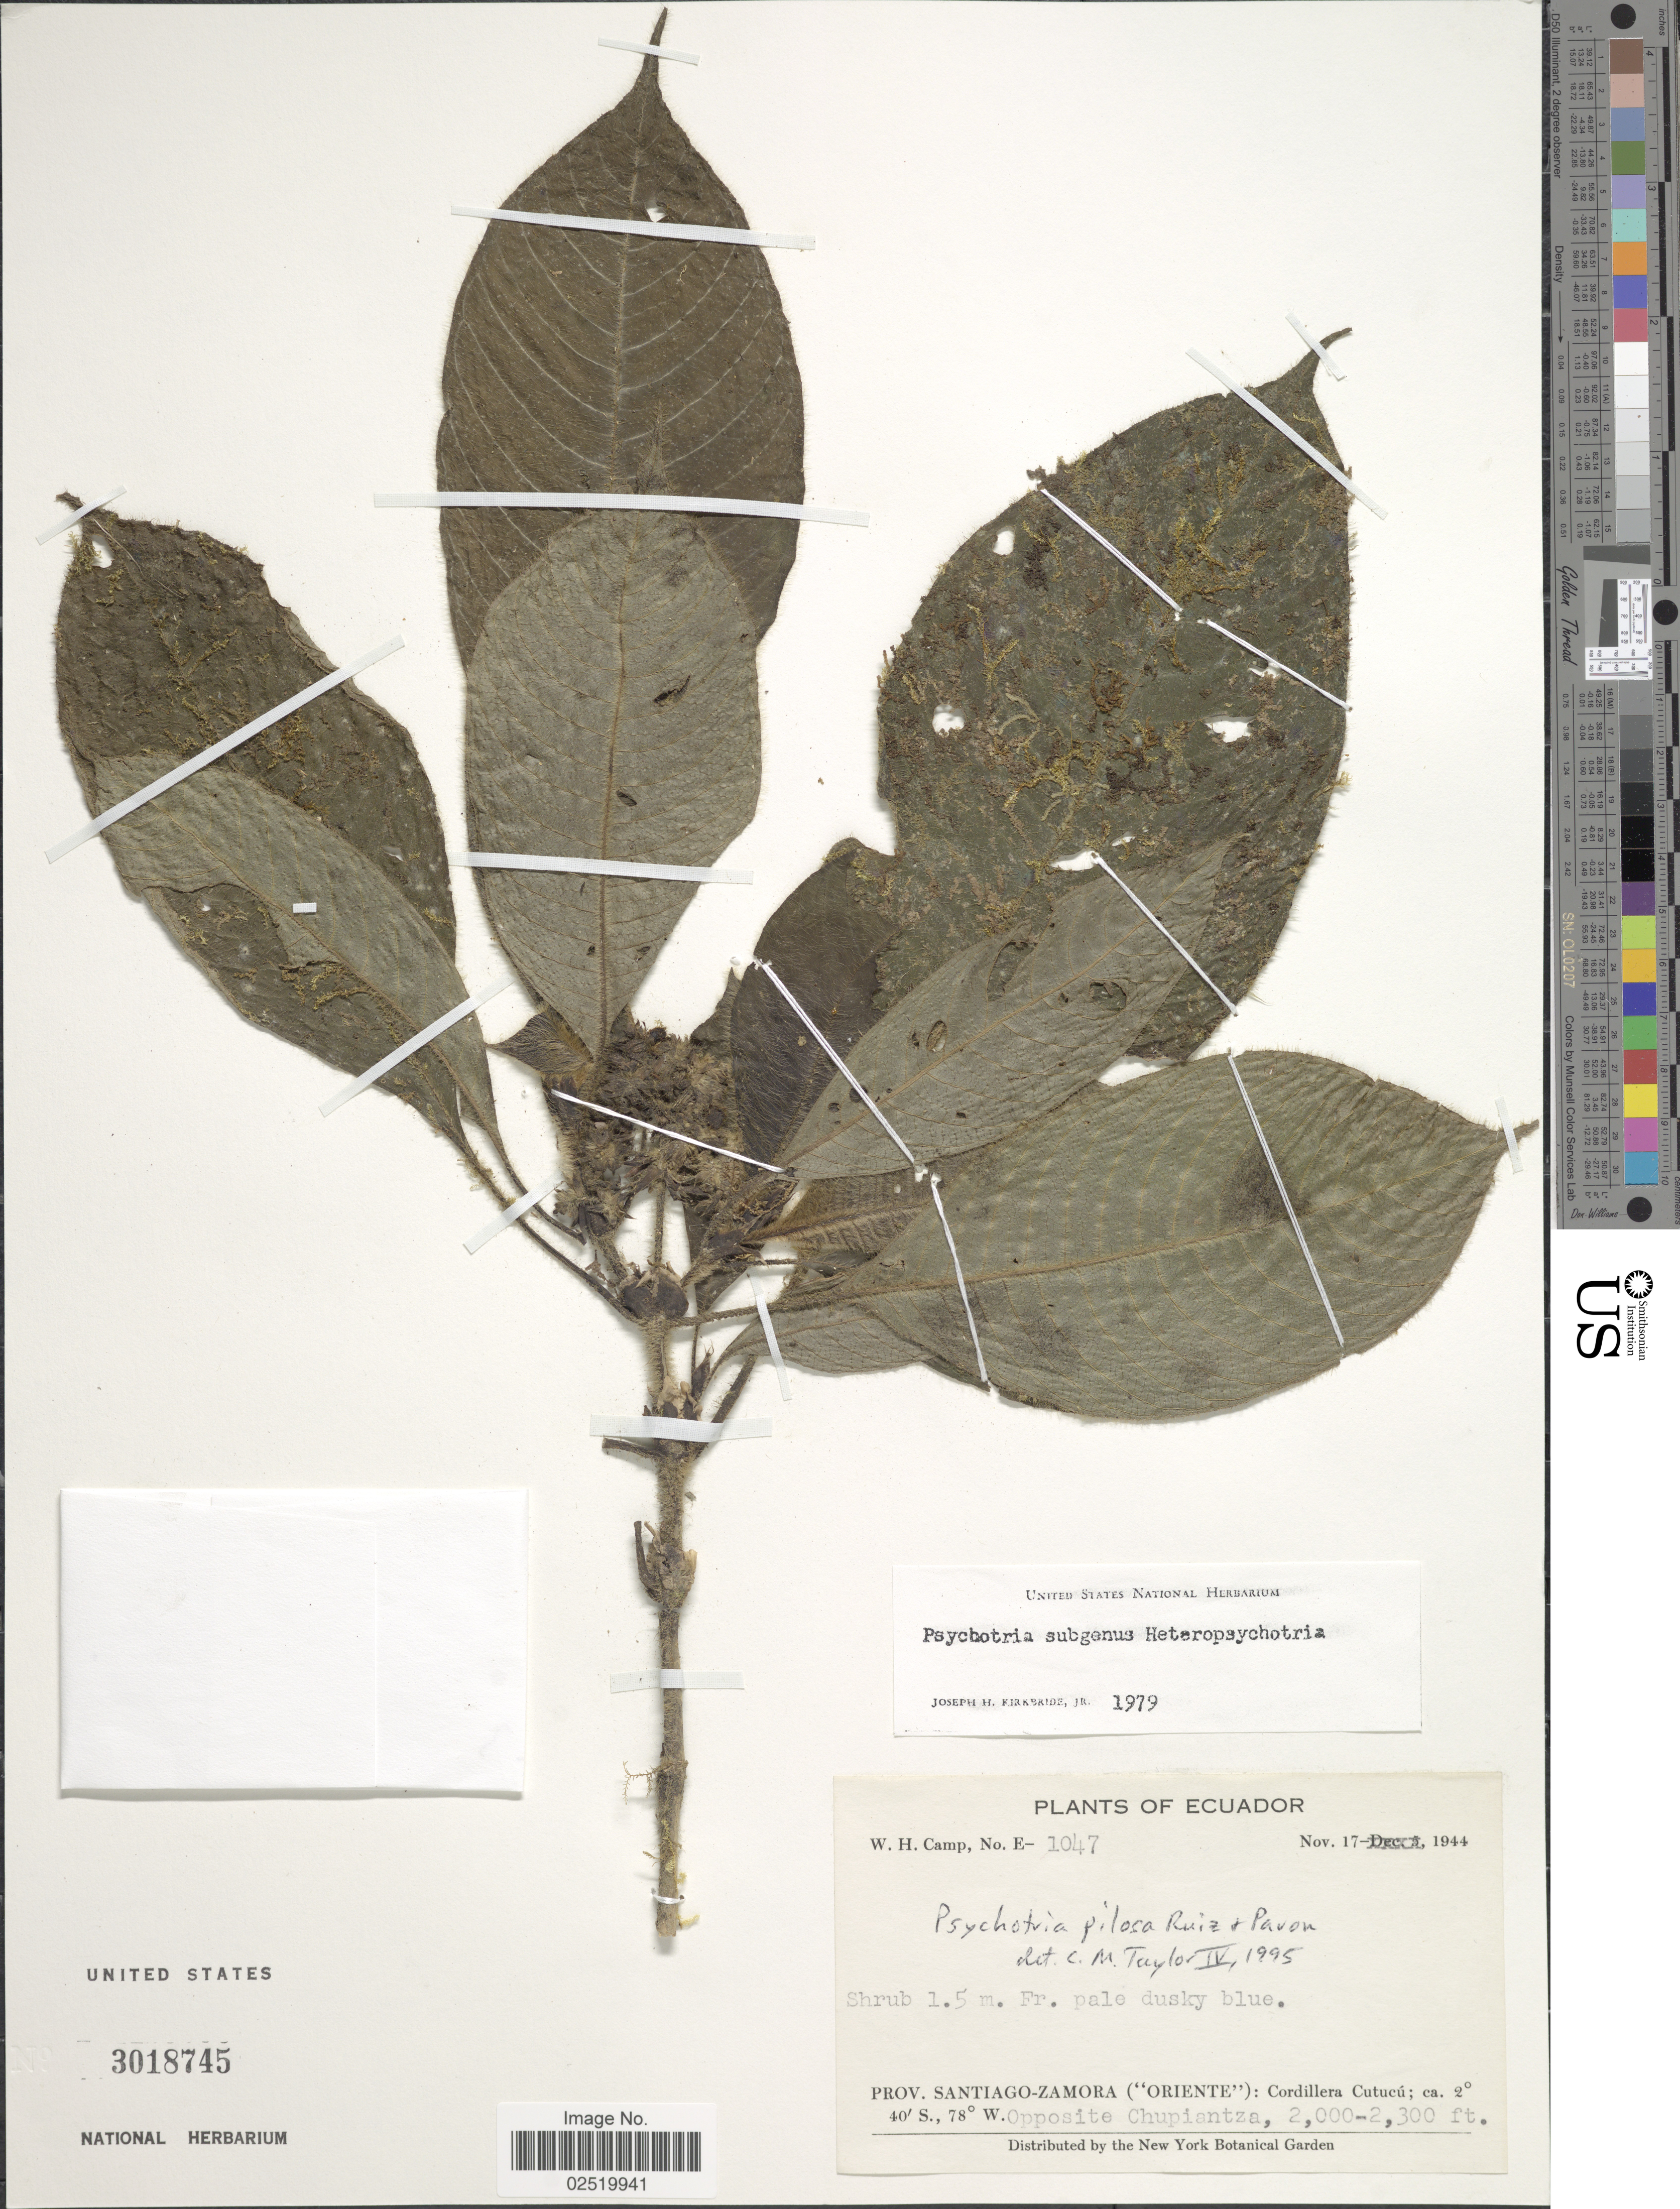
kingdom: Plantae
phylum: Tracheophyta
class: Magnoliopsida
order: Gentianales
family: Rubiaceae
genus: Psychotria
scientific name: Psychotria pilosa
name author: Ruiz & Pav.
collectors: W. H. Camp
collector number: E-1047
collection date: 1944-11-17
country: Ecuador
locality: Prov. Santiago-Zamora ("Oriente"): Cordillera Cutucu. Opposite Chupiantza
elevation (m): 610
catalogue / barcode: US 3018745